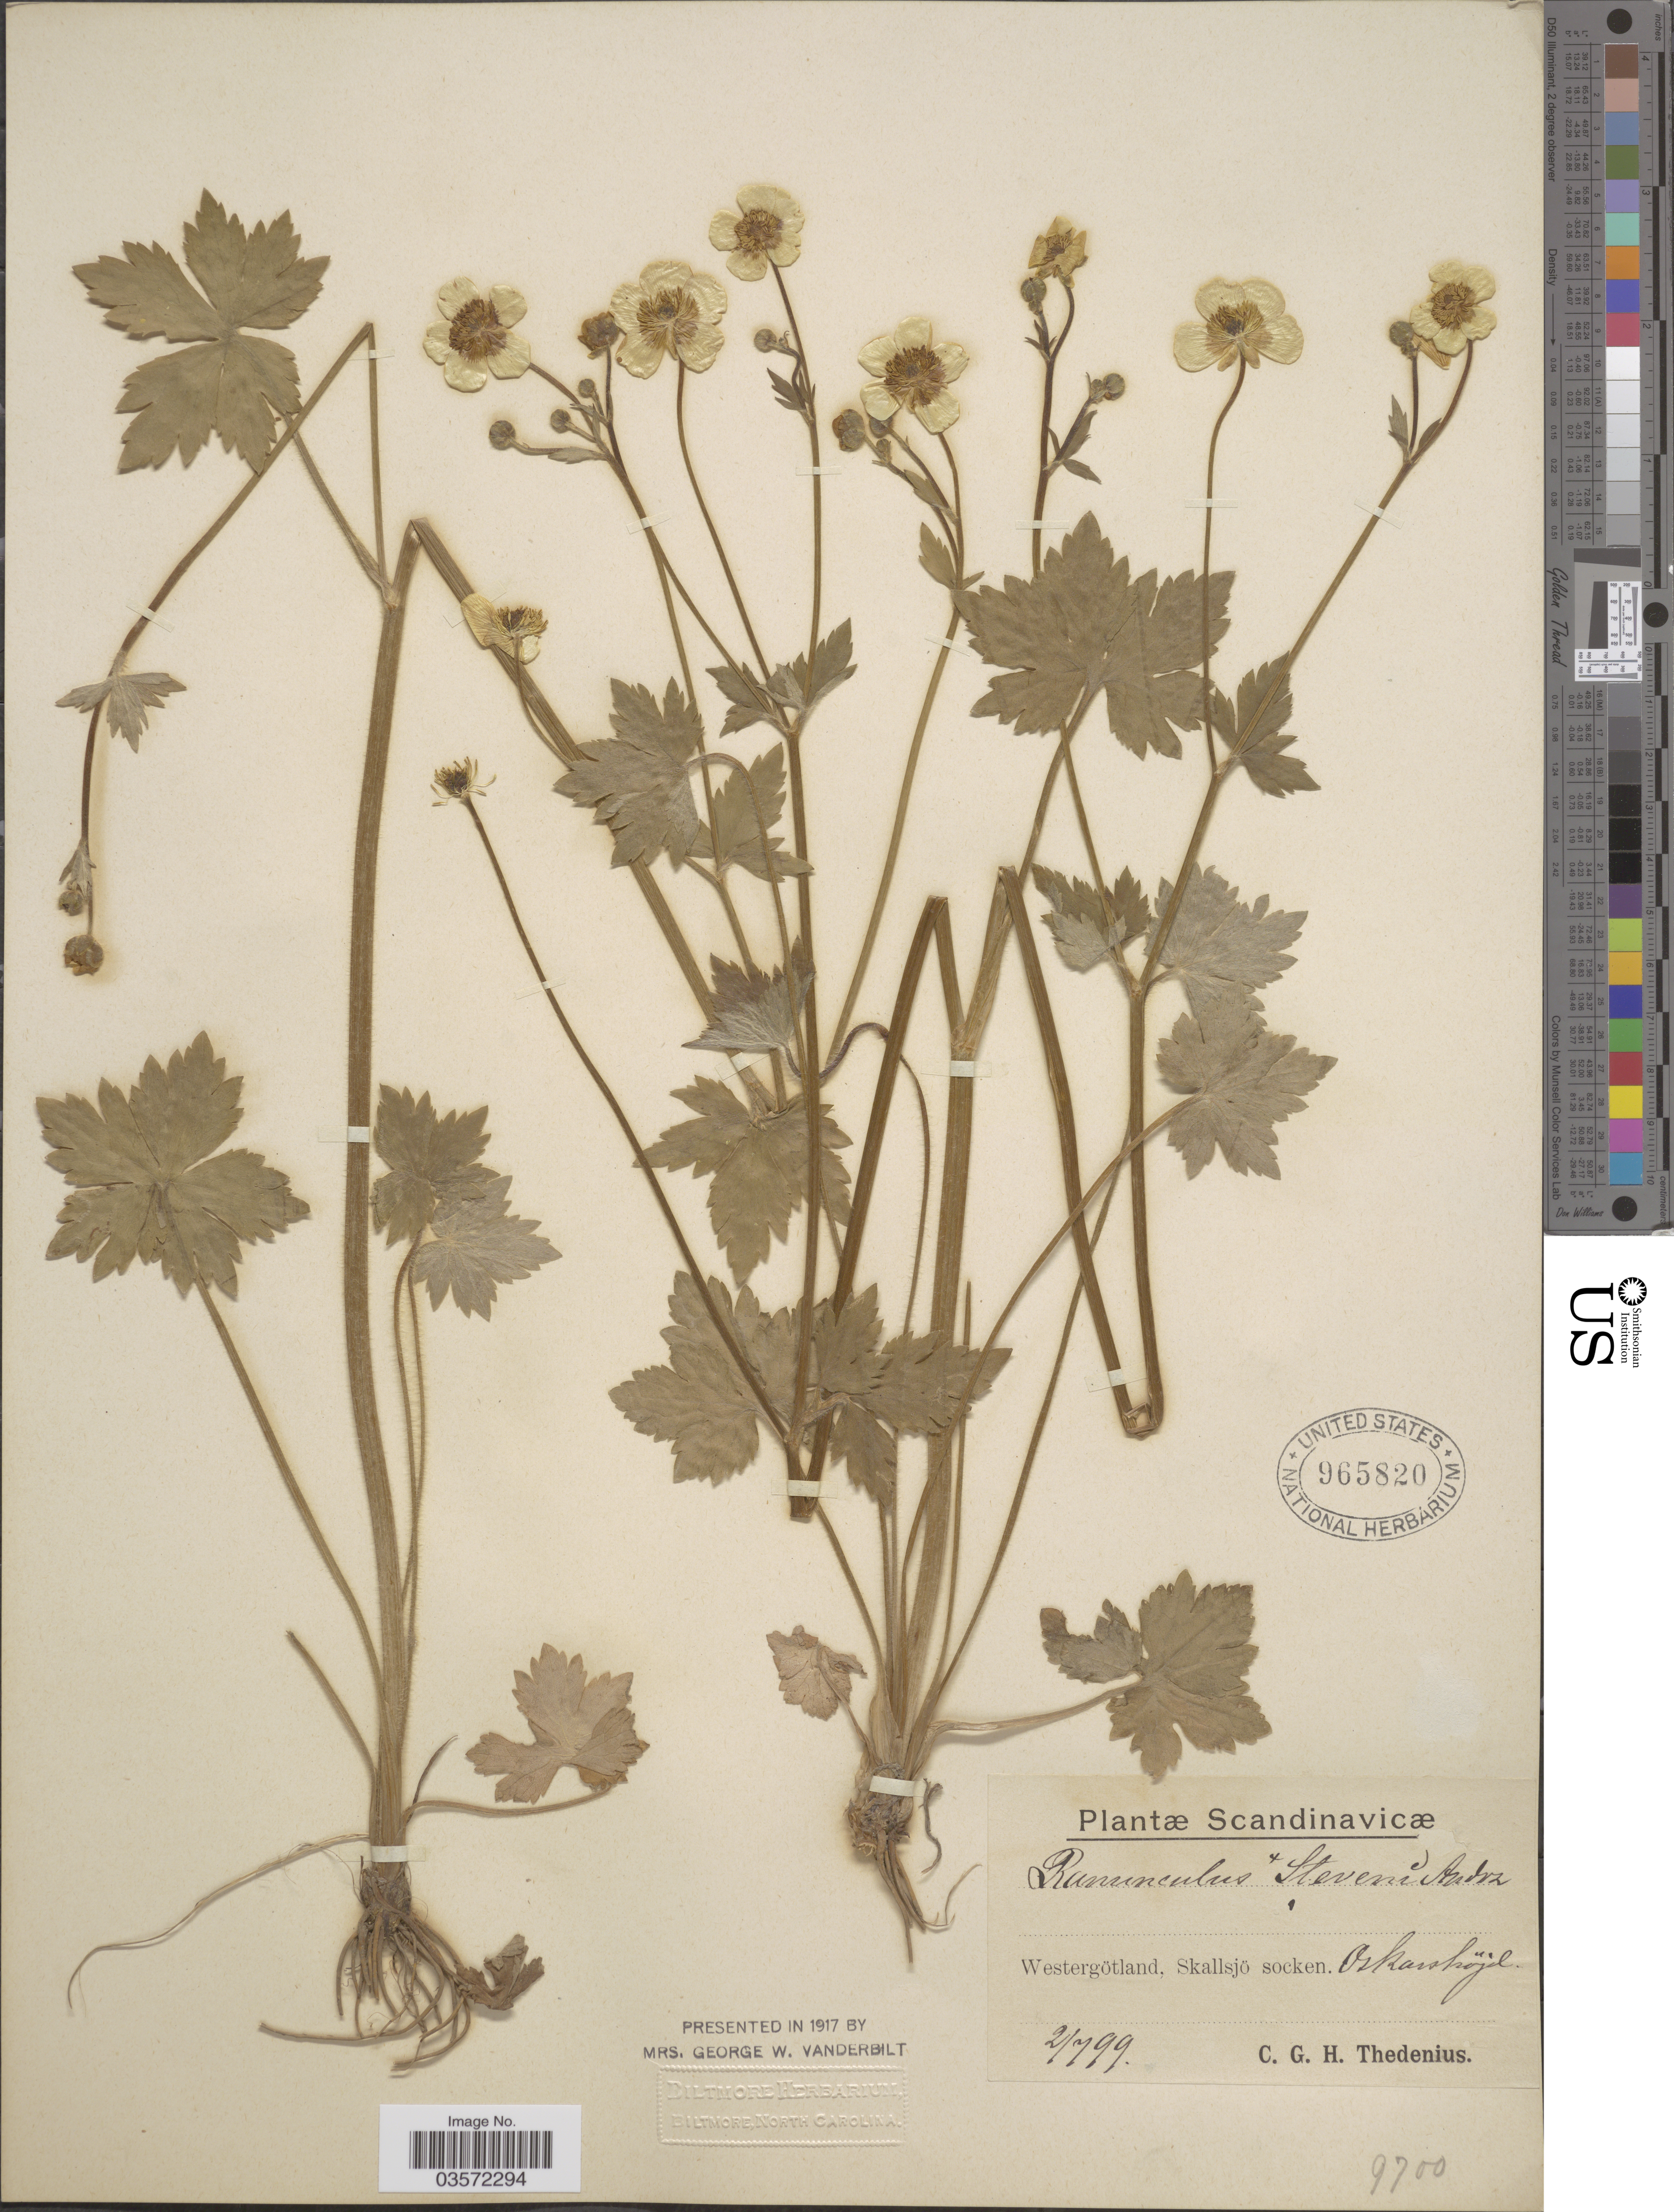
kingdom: Plantae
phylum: Tracheophyta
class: Magnoliopsida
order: Ranunculales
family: Ranunculaceae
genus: Ranunculus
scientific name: Ranunculus steveni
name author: Andrz. ex Besser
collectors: C. Thedenius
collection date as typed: Transcribed d/m/y: 2/7/99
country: Sweden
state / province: Västra Götaland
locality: Scandinavicæ. Westergötland, Skallsjö socken. Oskarshojd.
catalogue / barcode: US 965820